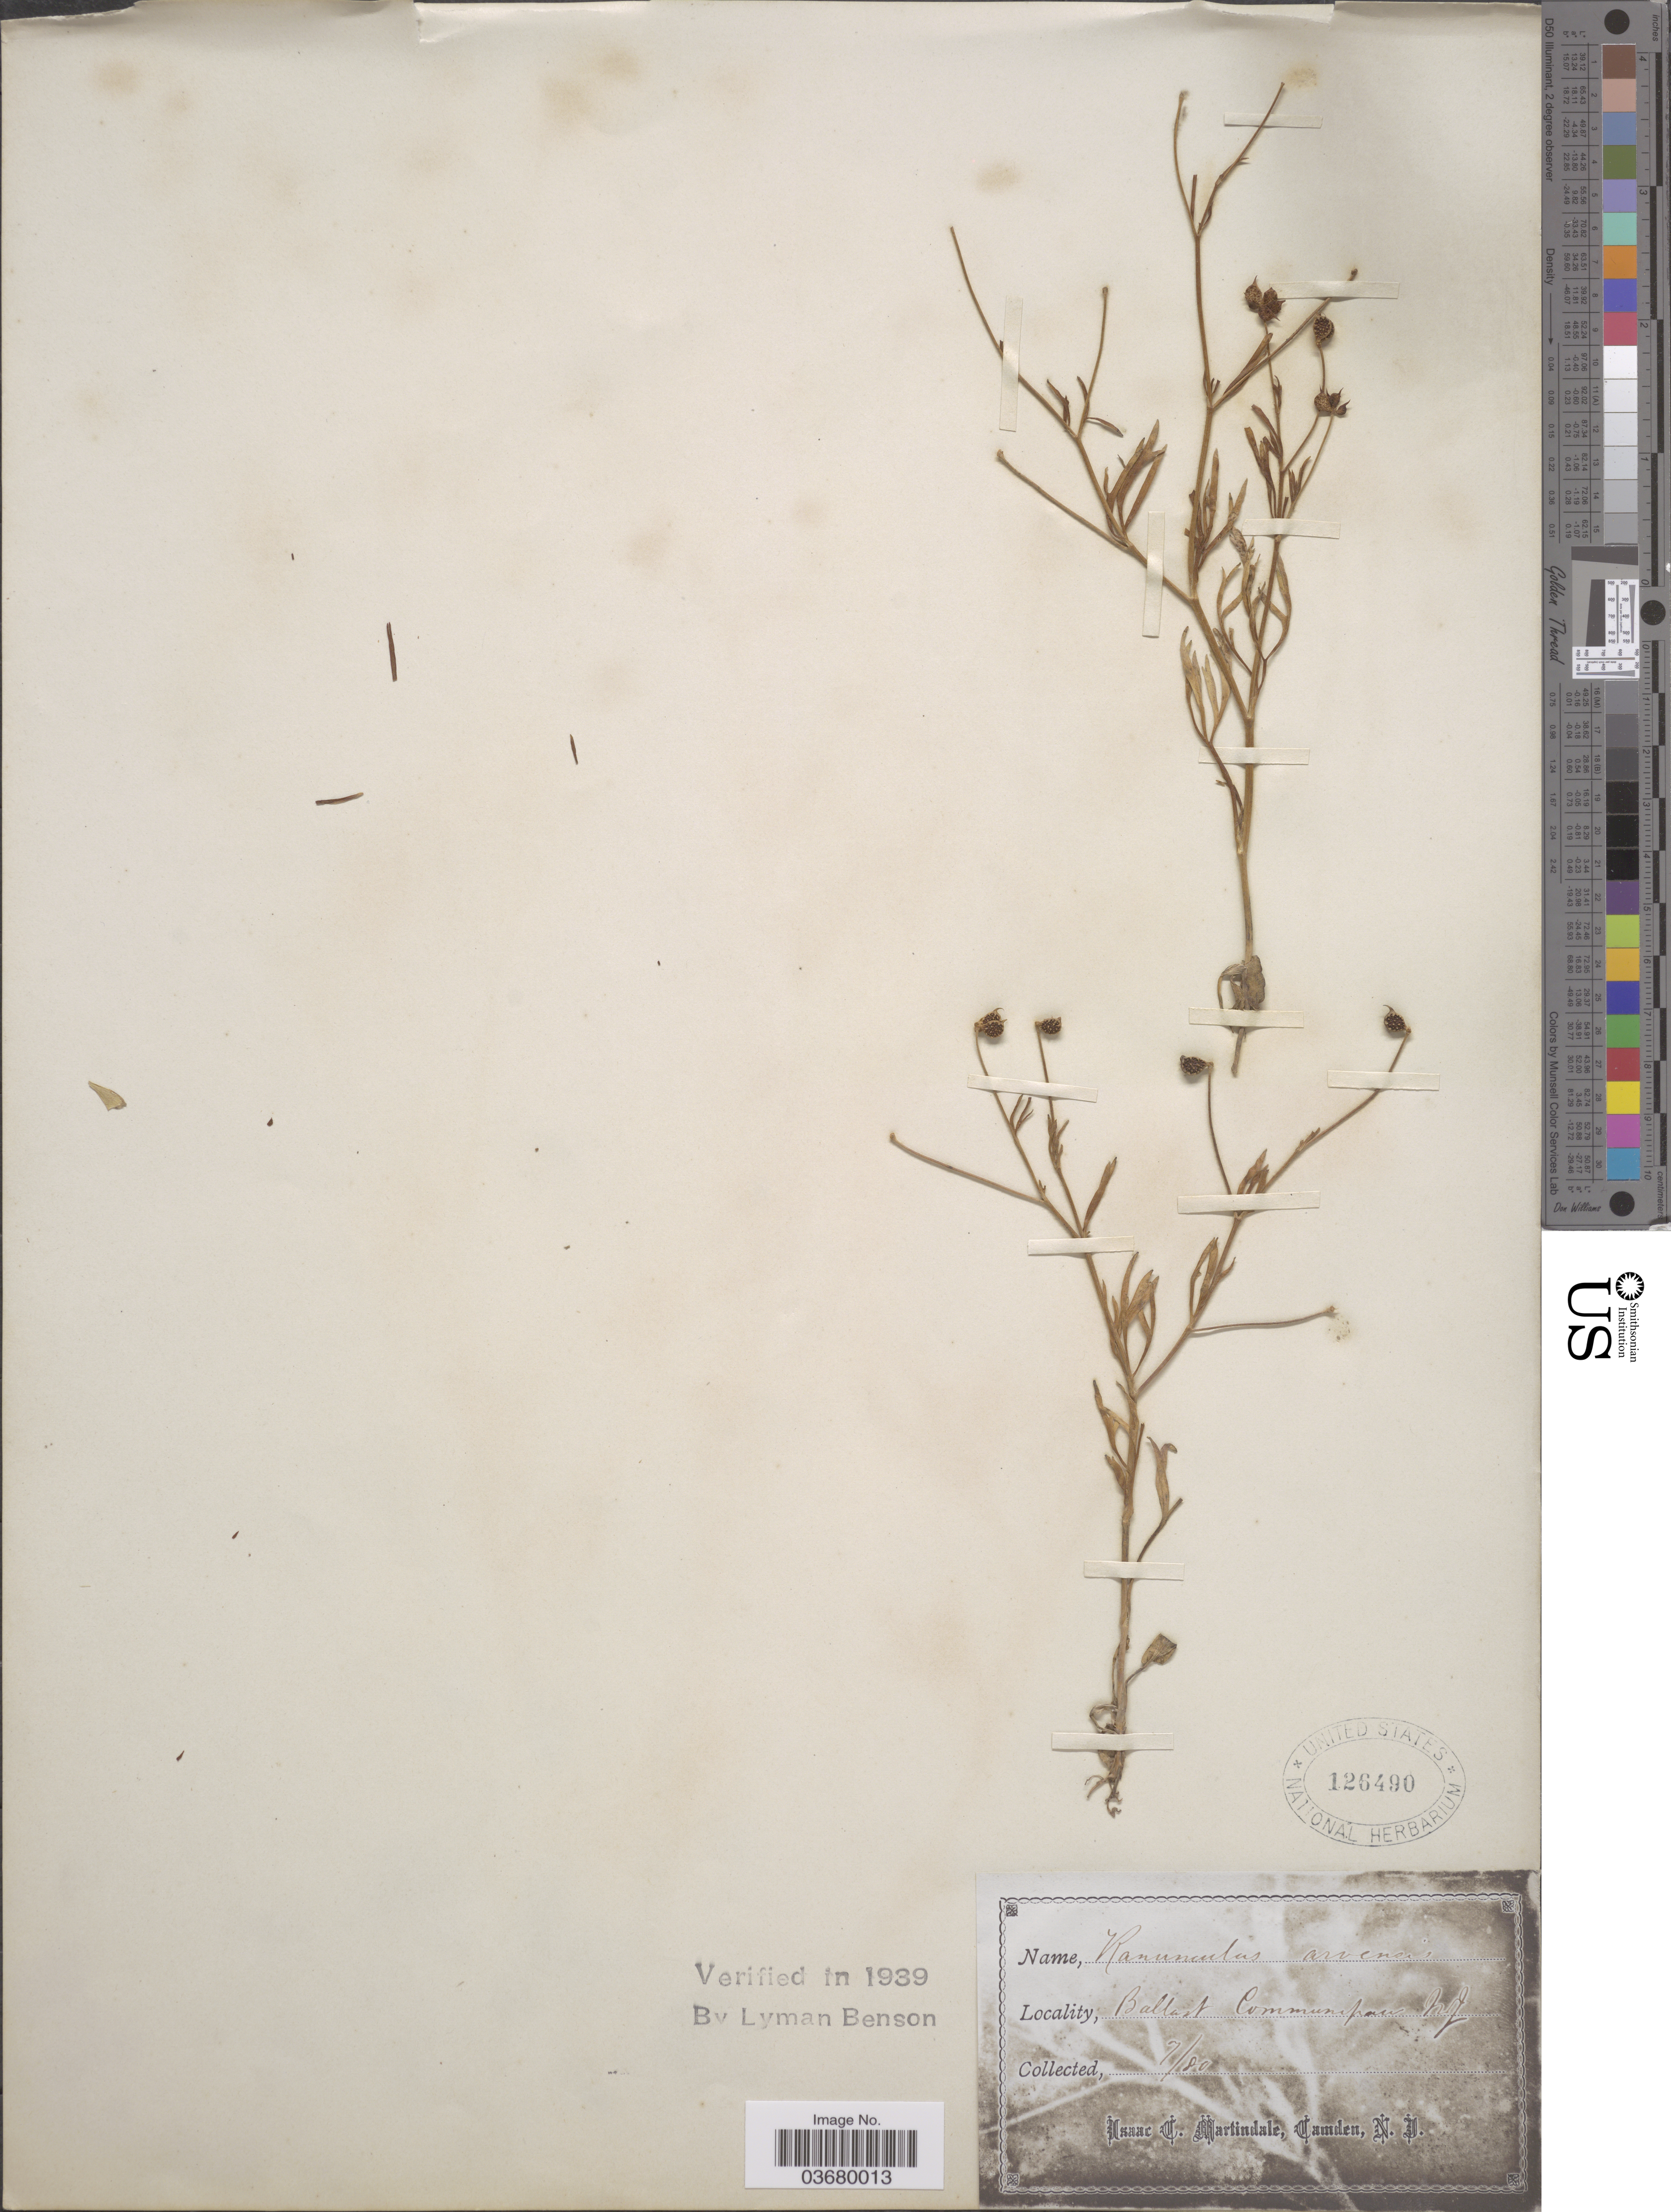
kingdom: Plantae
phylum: Tracheophyta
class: Magnoliopsida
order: Ranunculales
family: Ranunculaceae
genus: Ranunculus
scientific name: Ranunculus arvensis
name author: L.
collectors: I. C. Martindale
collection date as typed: Transcribed d/m/y: /7/80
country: United States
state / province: New Jersey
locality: Ballast Communipaw.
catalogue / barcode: US 126490